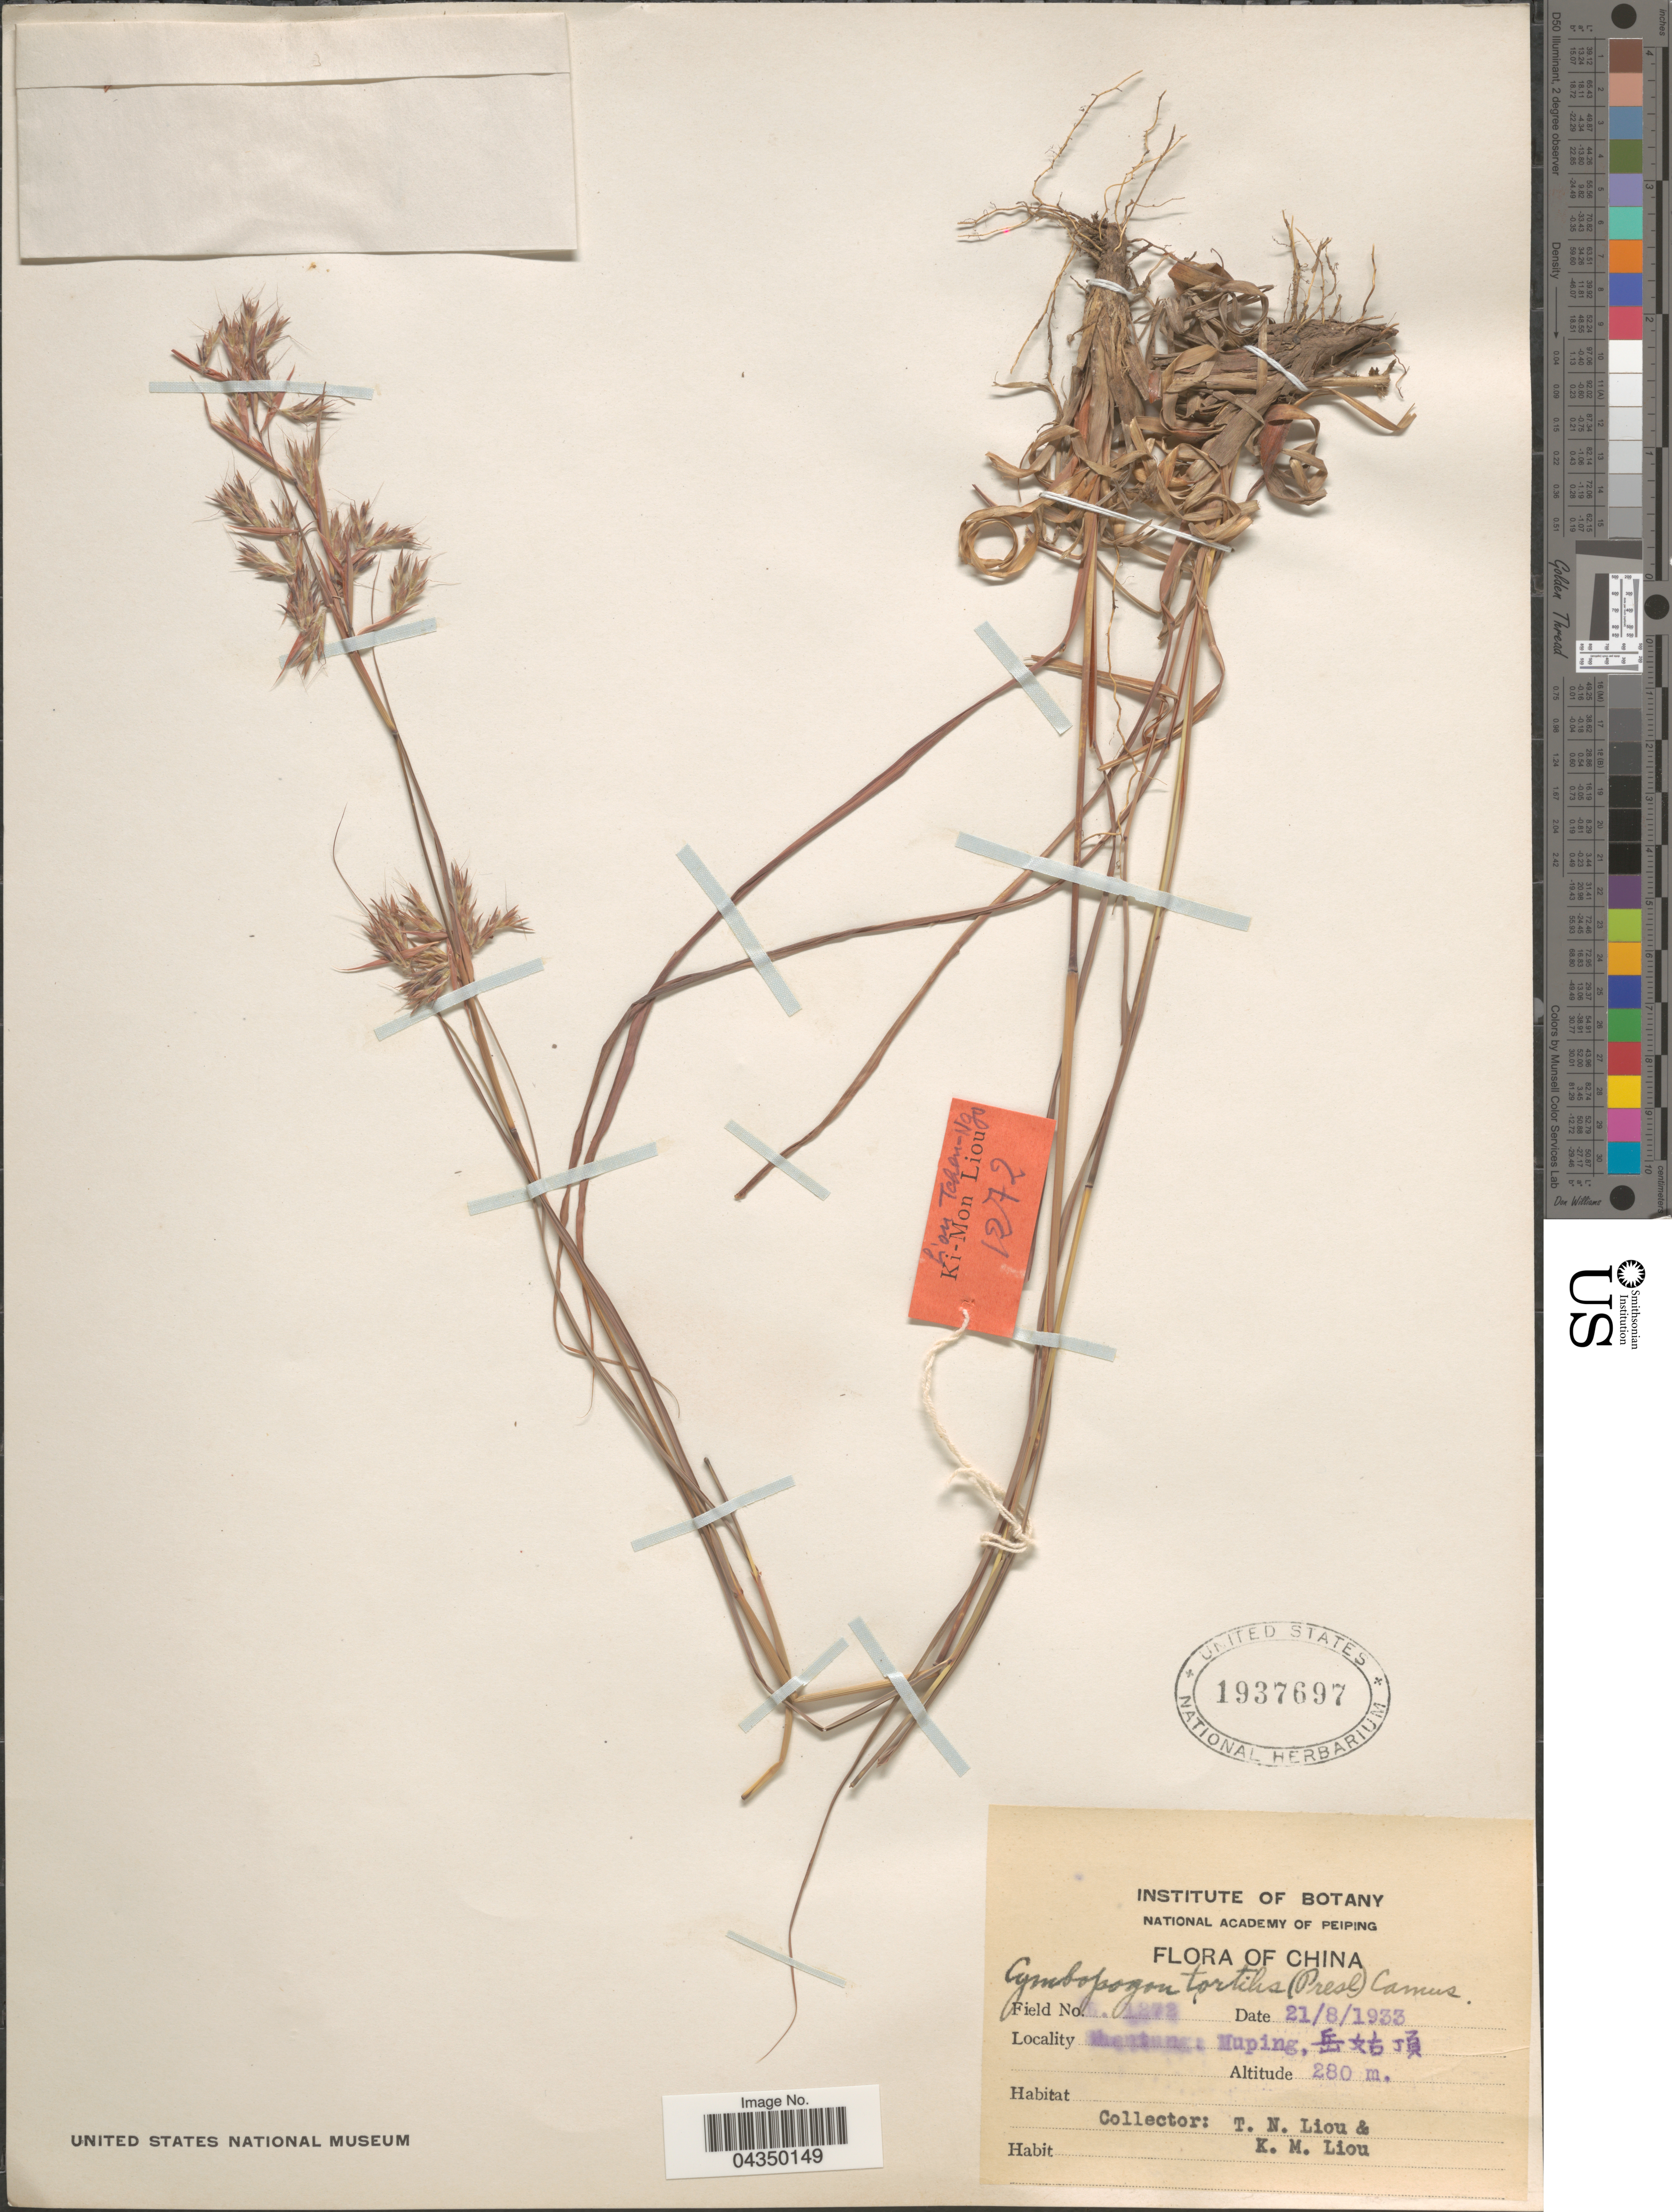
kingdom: Plantae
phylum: Tracheophyta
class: Liliopsida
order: Poales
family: Poaceae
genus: Cymbopogon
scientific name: Cymbopogon tortilis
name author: (J. Presl) A. Camus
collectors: T. N. Liou & K. M. Liou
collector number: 1872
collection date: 1933-08-21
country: China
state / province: Shandong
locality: Shentung: Muping, X.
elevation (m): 280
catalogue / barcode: US 1937697